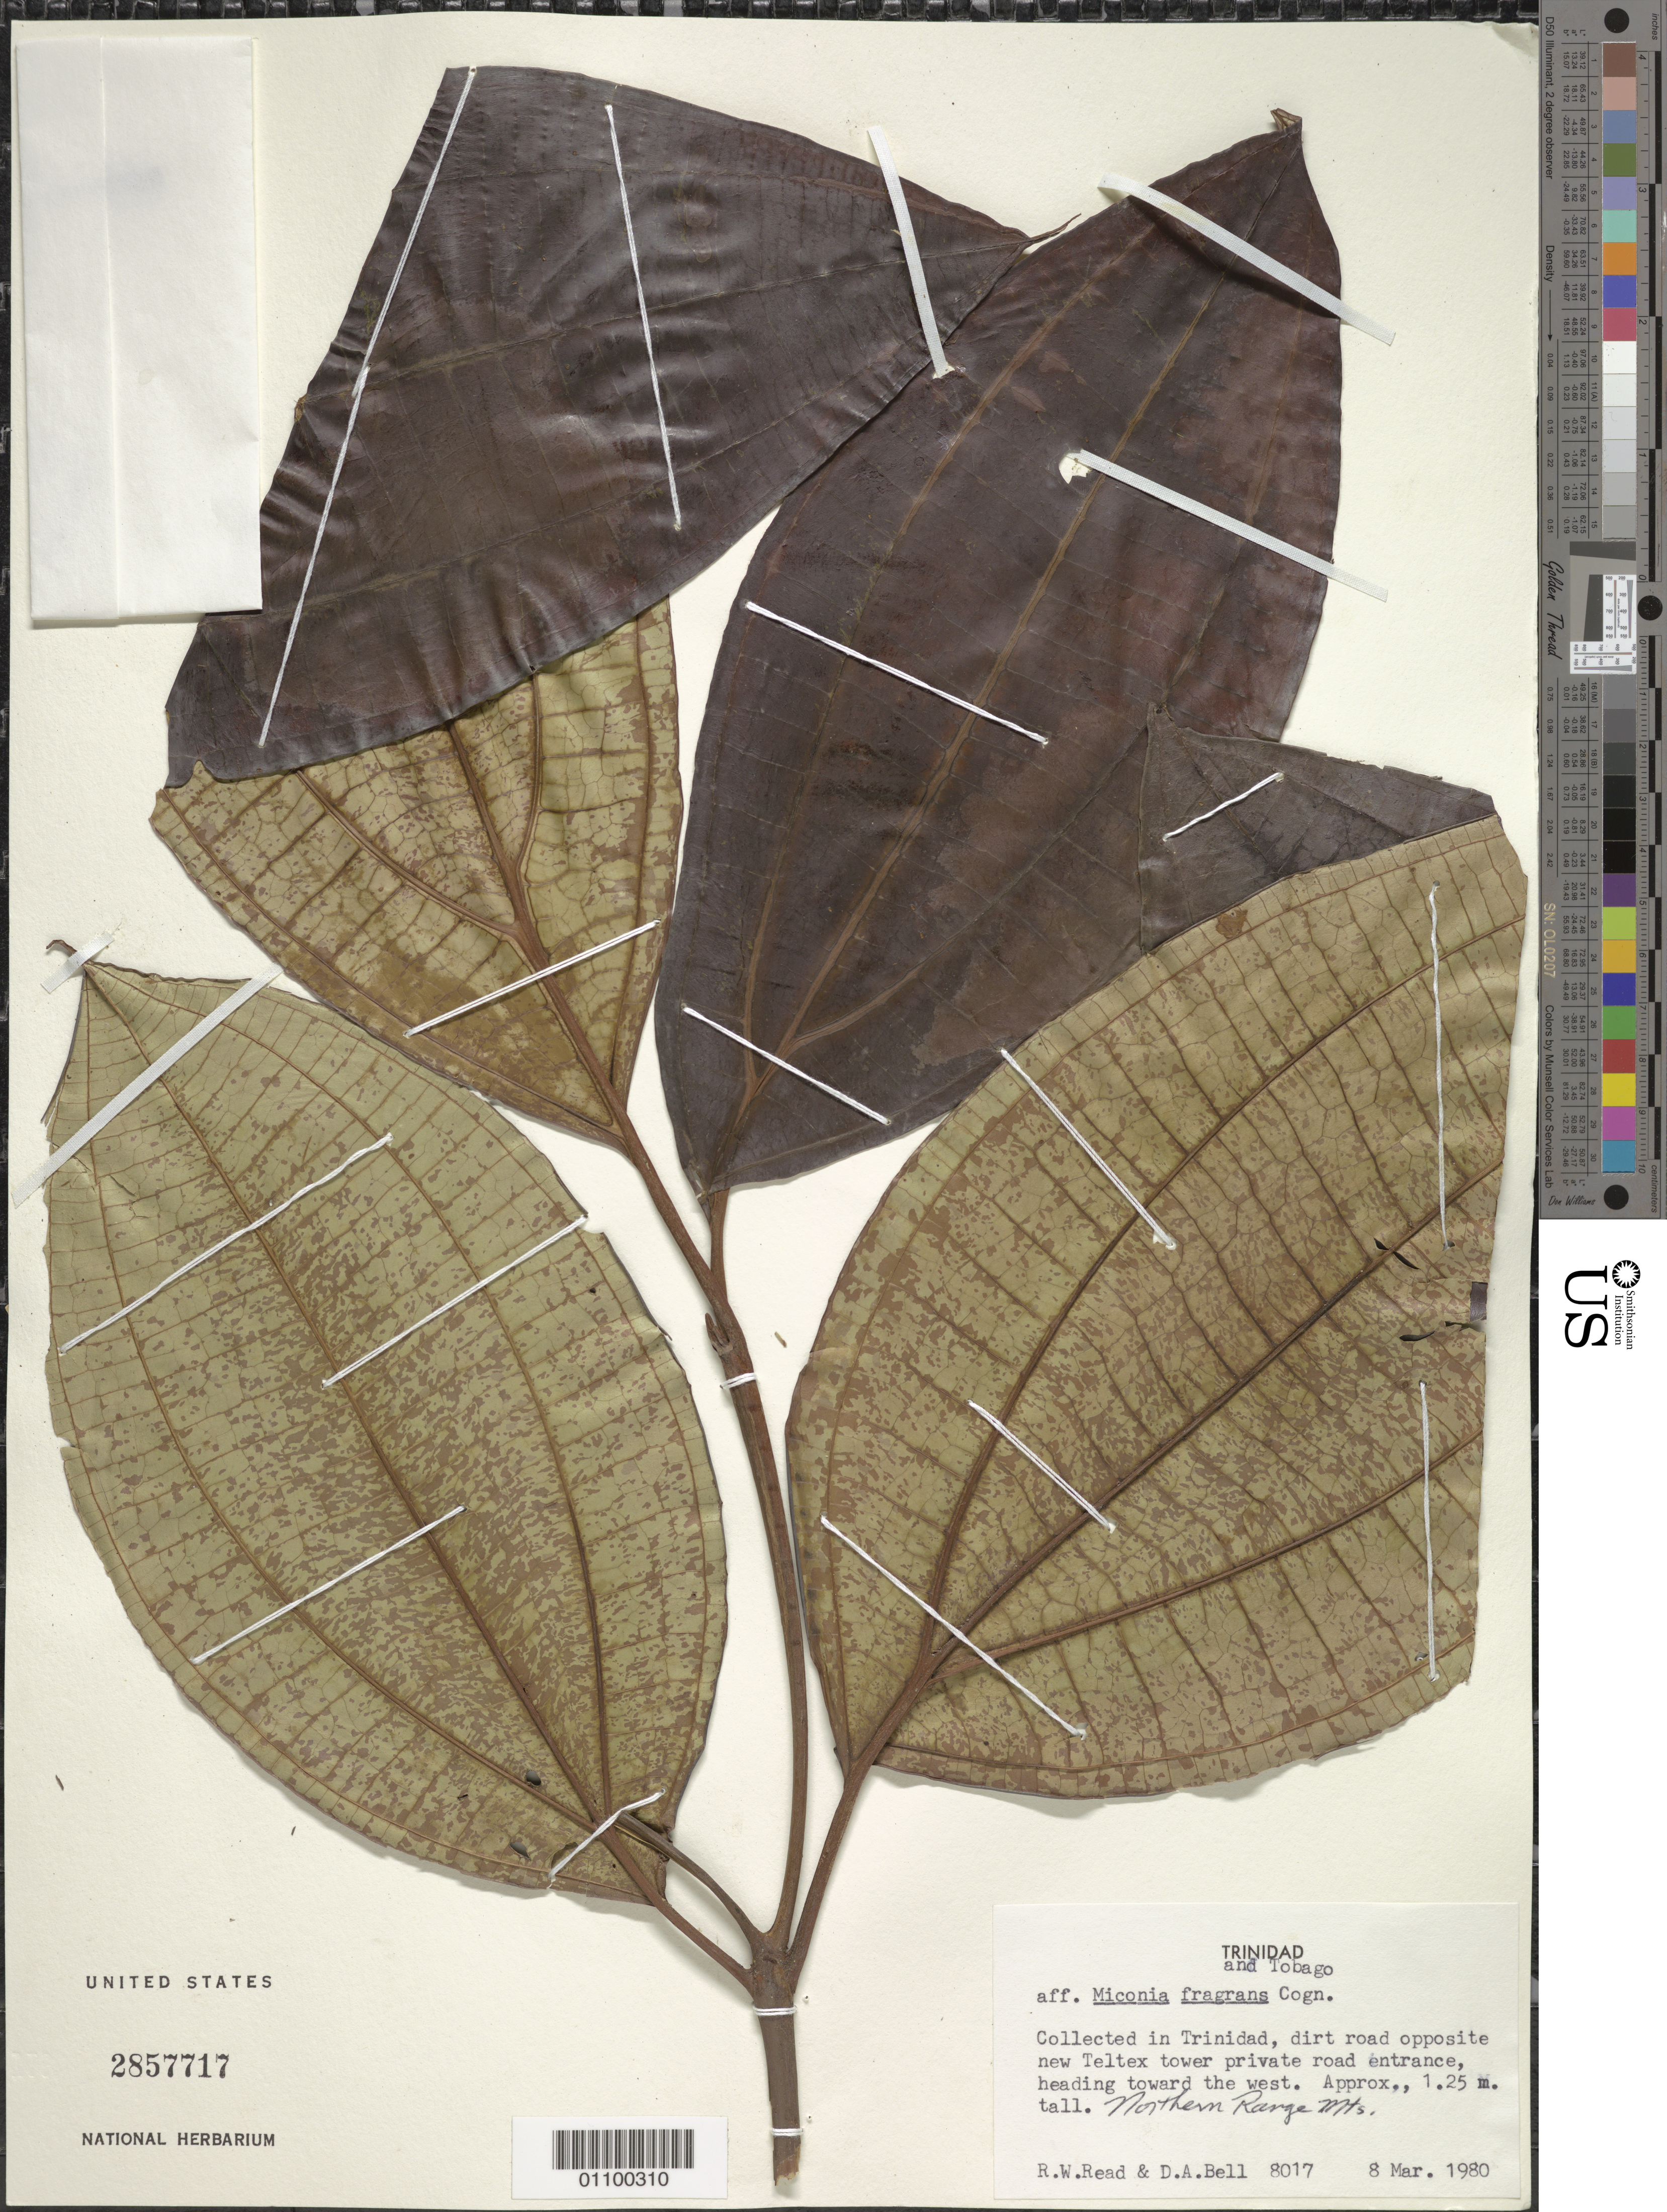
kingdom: Plantae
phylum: Tracheophyta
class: Magnoliopsida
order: Myrtales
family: Melastomataceae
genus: Miconia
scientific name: Miconia fragrans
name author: Cogn.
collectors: R. W. Read & D. A. Bell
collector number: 8017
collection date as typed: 08 Mar 1980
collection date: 1980-03-08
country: Trinidad and Tobago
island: Trinidad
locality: N Range Mts.: Dirt road opposite new Tellex tower private road entrance, heading toward the W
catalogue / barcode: US 2857717